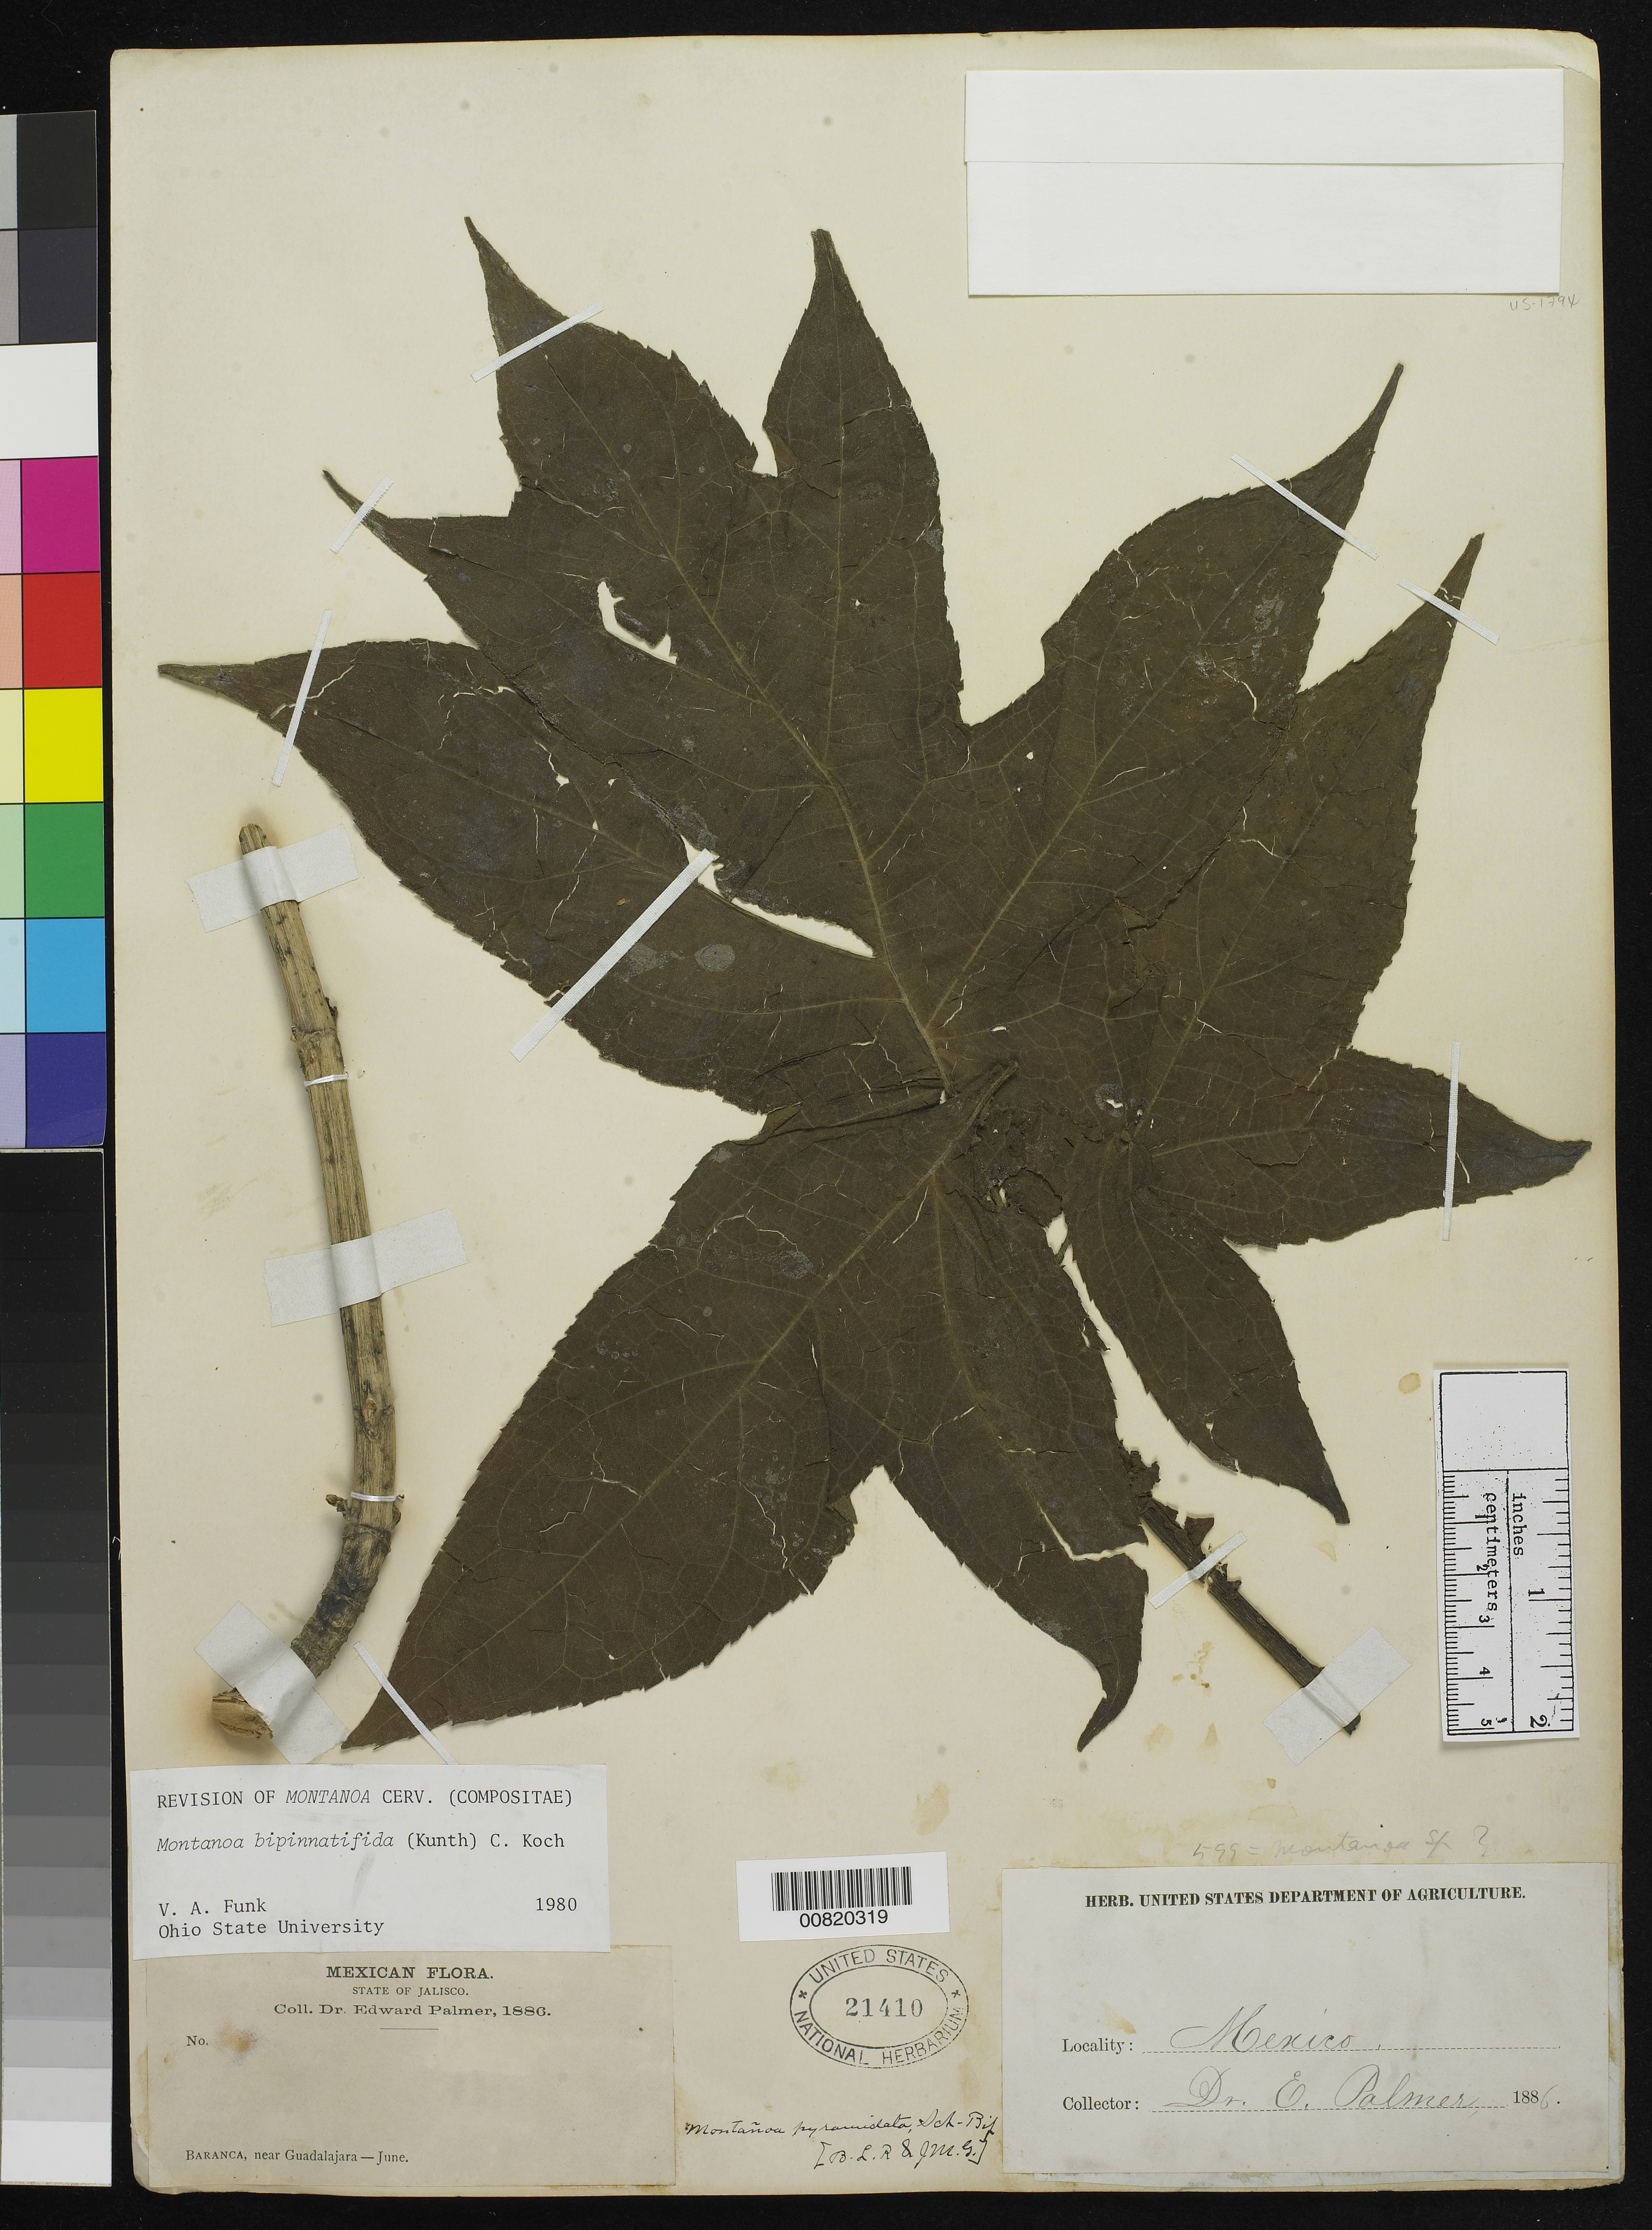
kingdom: Plantae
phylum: Tracheophyta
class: Magnoliopsida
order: Asterales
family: Asteraceae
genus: Montanoa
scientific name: Montanoa bipinnatifida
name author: (Kunth) C. Koch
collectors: E. Palmer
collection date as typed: Jun 1886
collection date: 1886-06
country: Mexico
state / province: Jalisco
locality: Barranca, near Guadalajara, Jalisco.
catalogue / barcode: US 21410